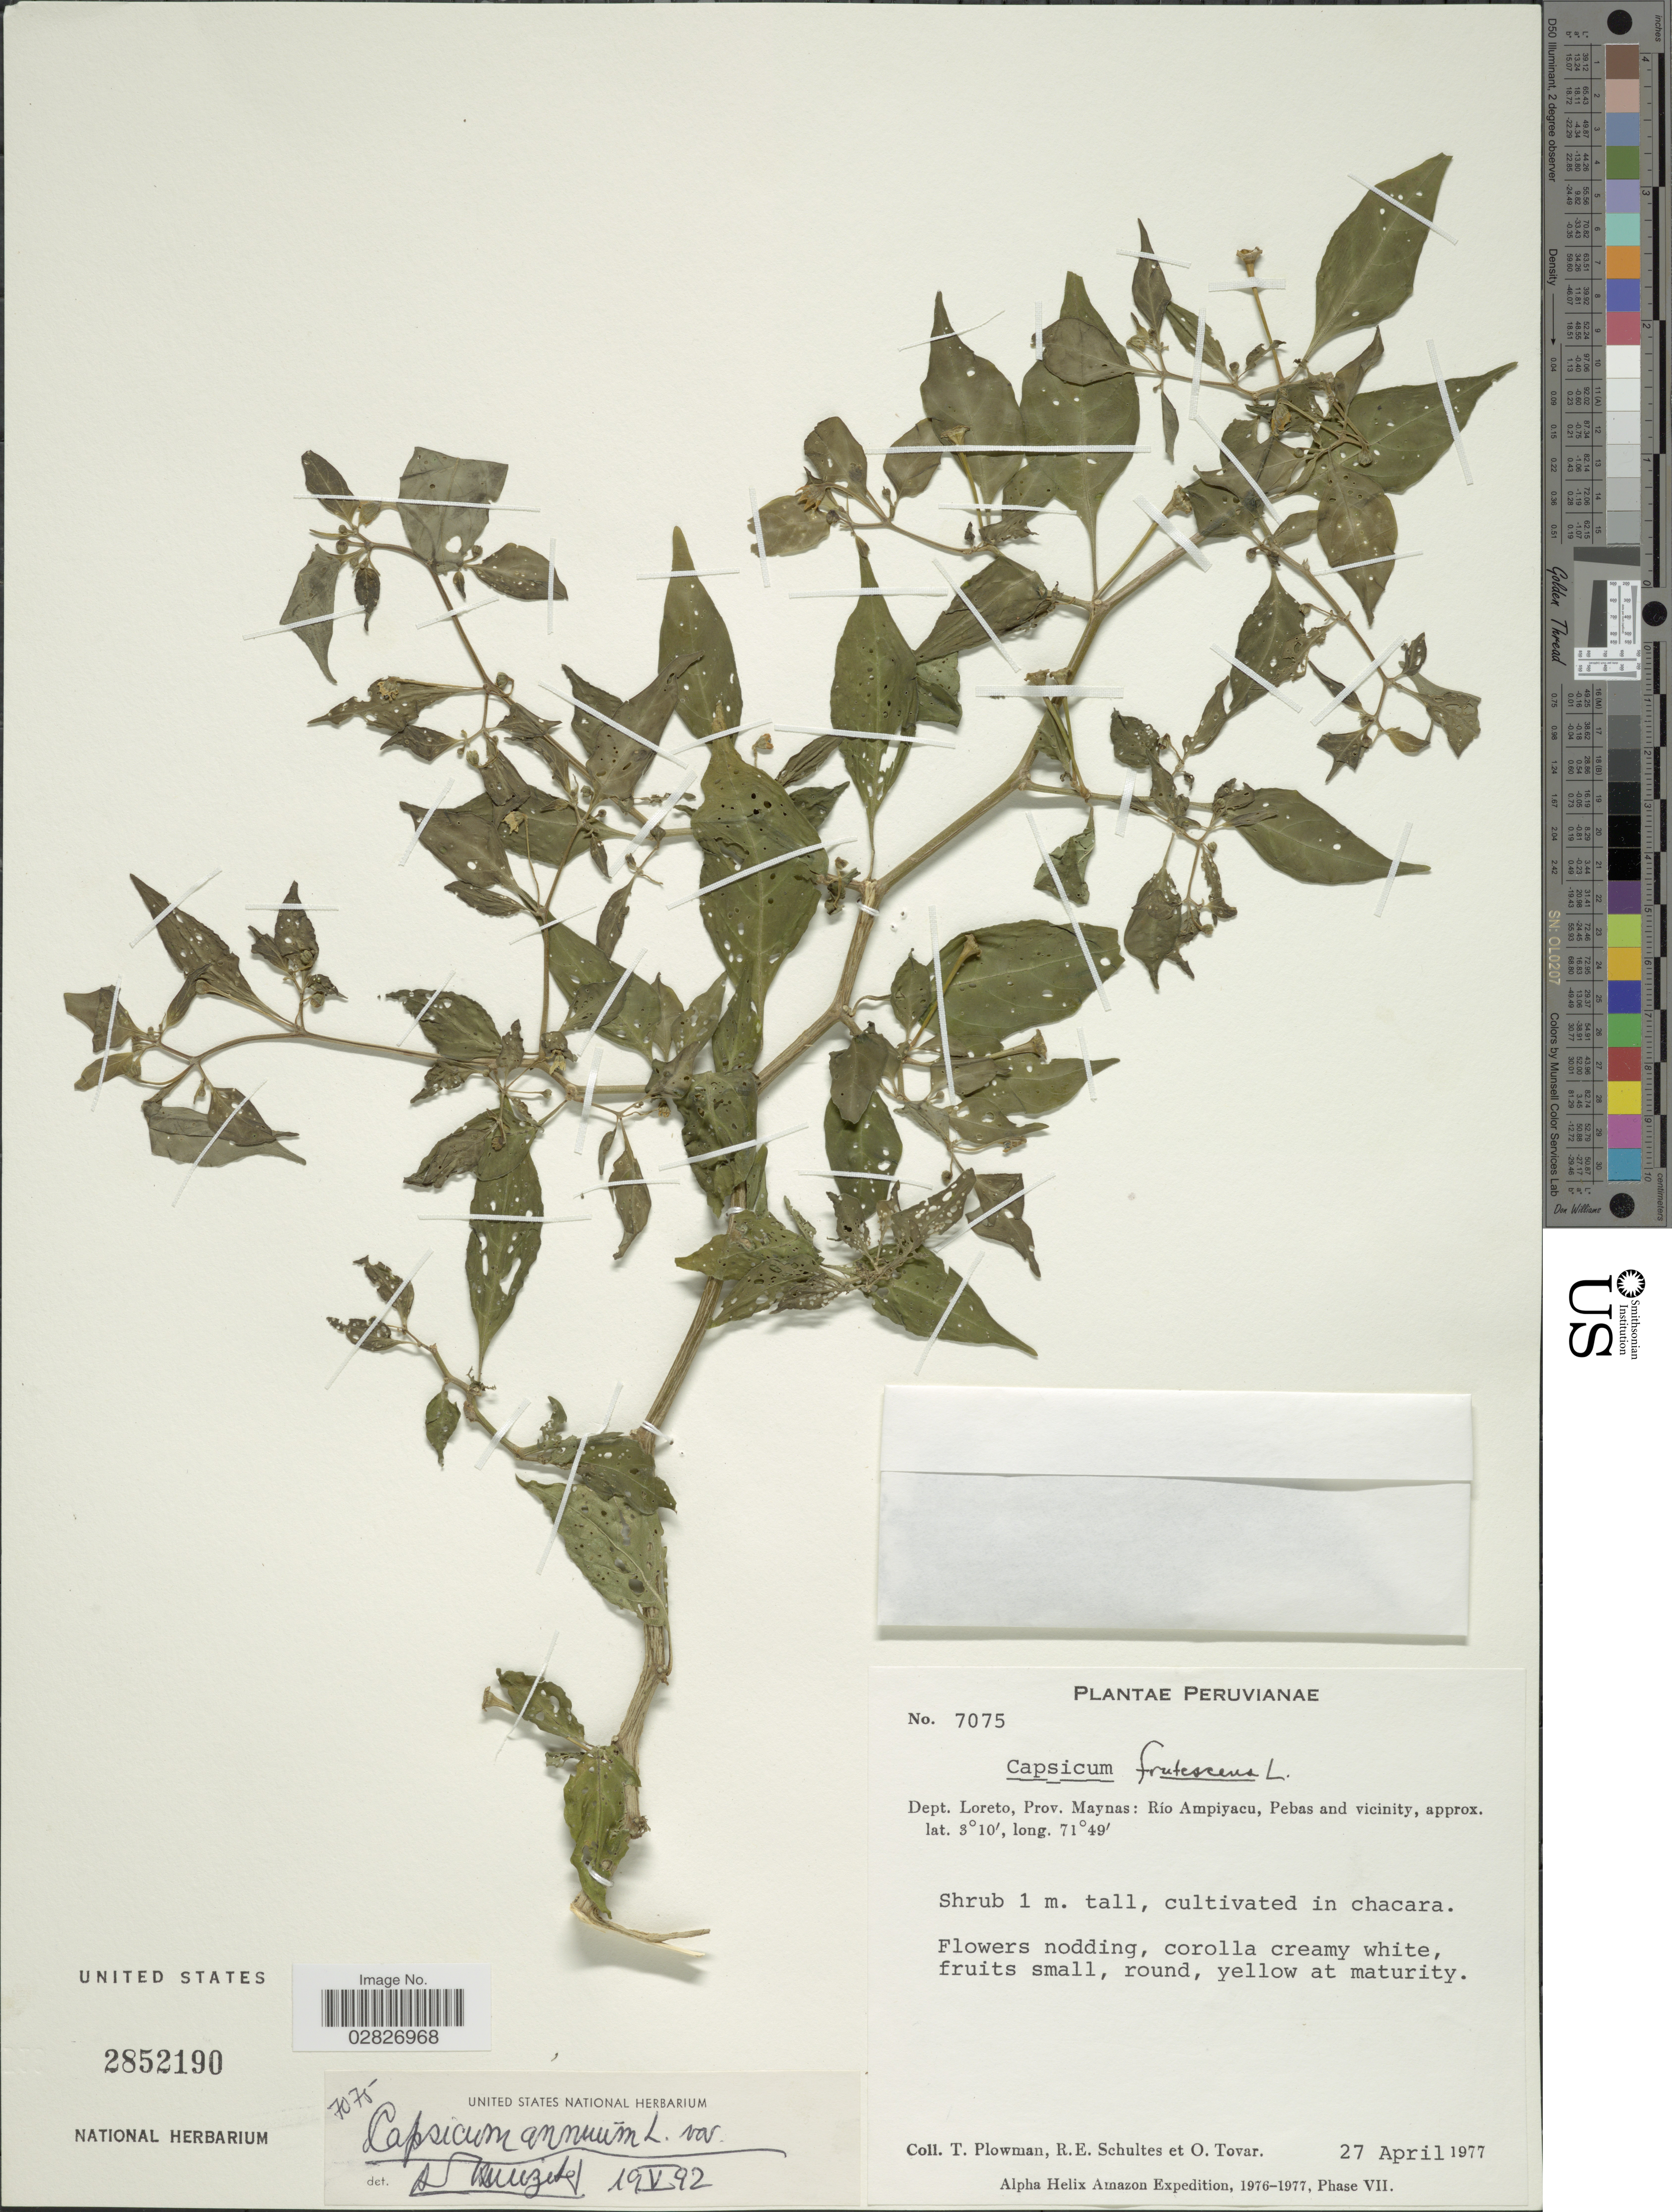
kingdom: Plantae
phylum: Tracheophyta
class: Magnoliopsida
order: Solanales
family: Solanaceae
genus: Capsicum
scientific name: Capsicum annuum 'Habanero'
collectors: T. Plowman, R. E. Schultes & Ó. Tovar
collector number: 7075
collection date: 1977-04-27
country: Peru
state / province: Loreto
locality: Dept. Loreto, Prov. Maynas, Rio Ampiyacu, Pebas and vicinity.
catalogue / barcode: US 2852190